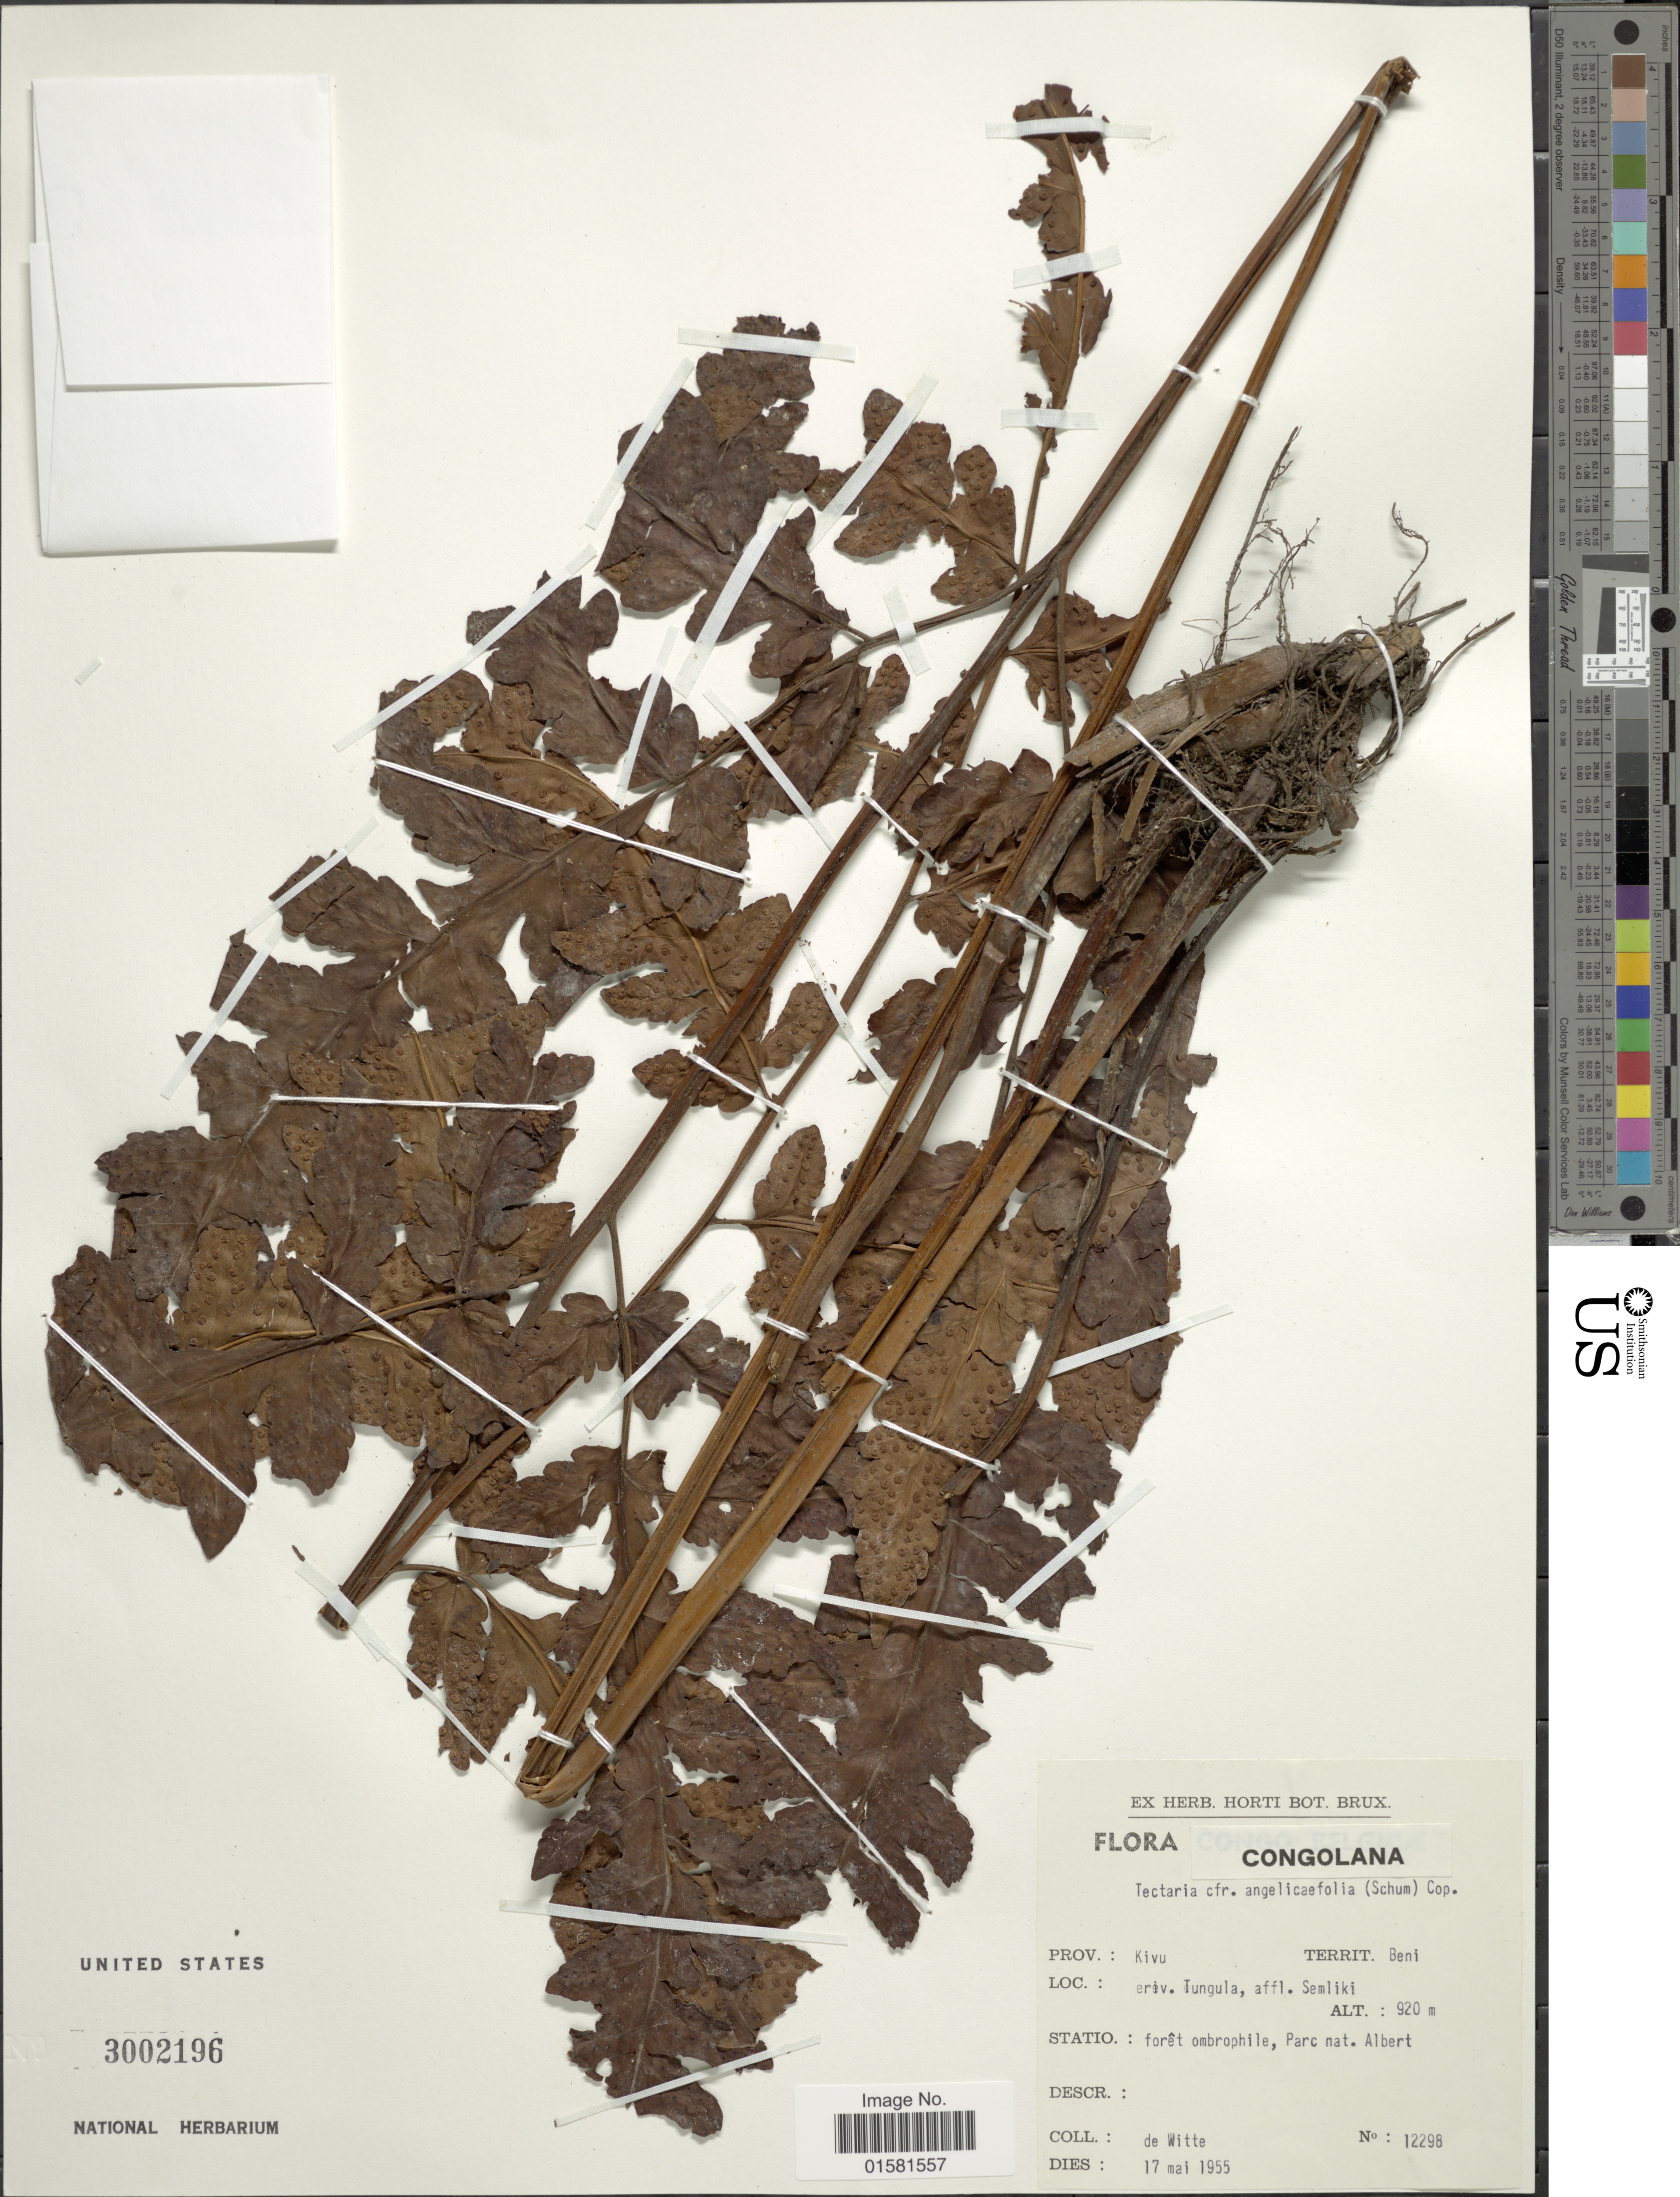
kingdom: Plantae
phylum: Tracheophyta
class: Polypodiopsida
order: Polypodiales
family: Tectariaceae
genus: Tectaria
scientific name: Tectaria angelicifolia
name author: (Schum.) Copel.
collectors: G. de Witte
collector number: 12298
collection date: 1955-05-17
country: Congo, Democratic Republic of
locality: Congolana, Kivu, Beni, eriv. Tungula, affl. Semliki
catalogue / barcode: US 3002196